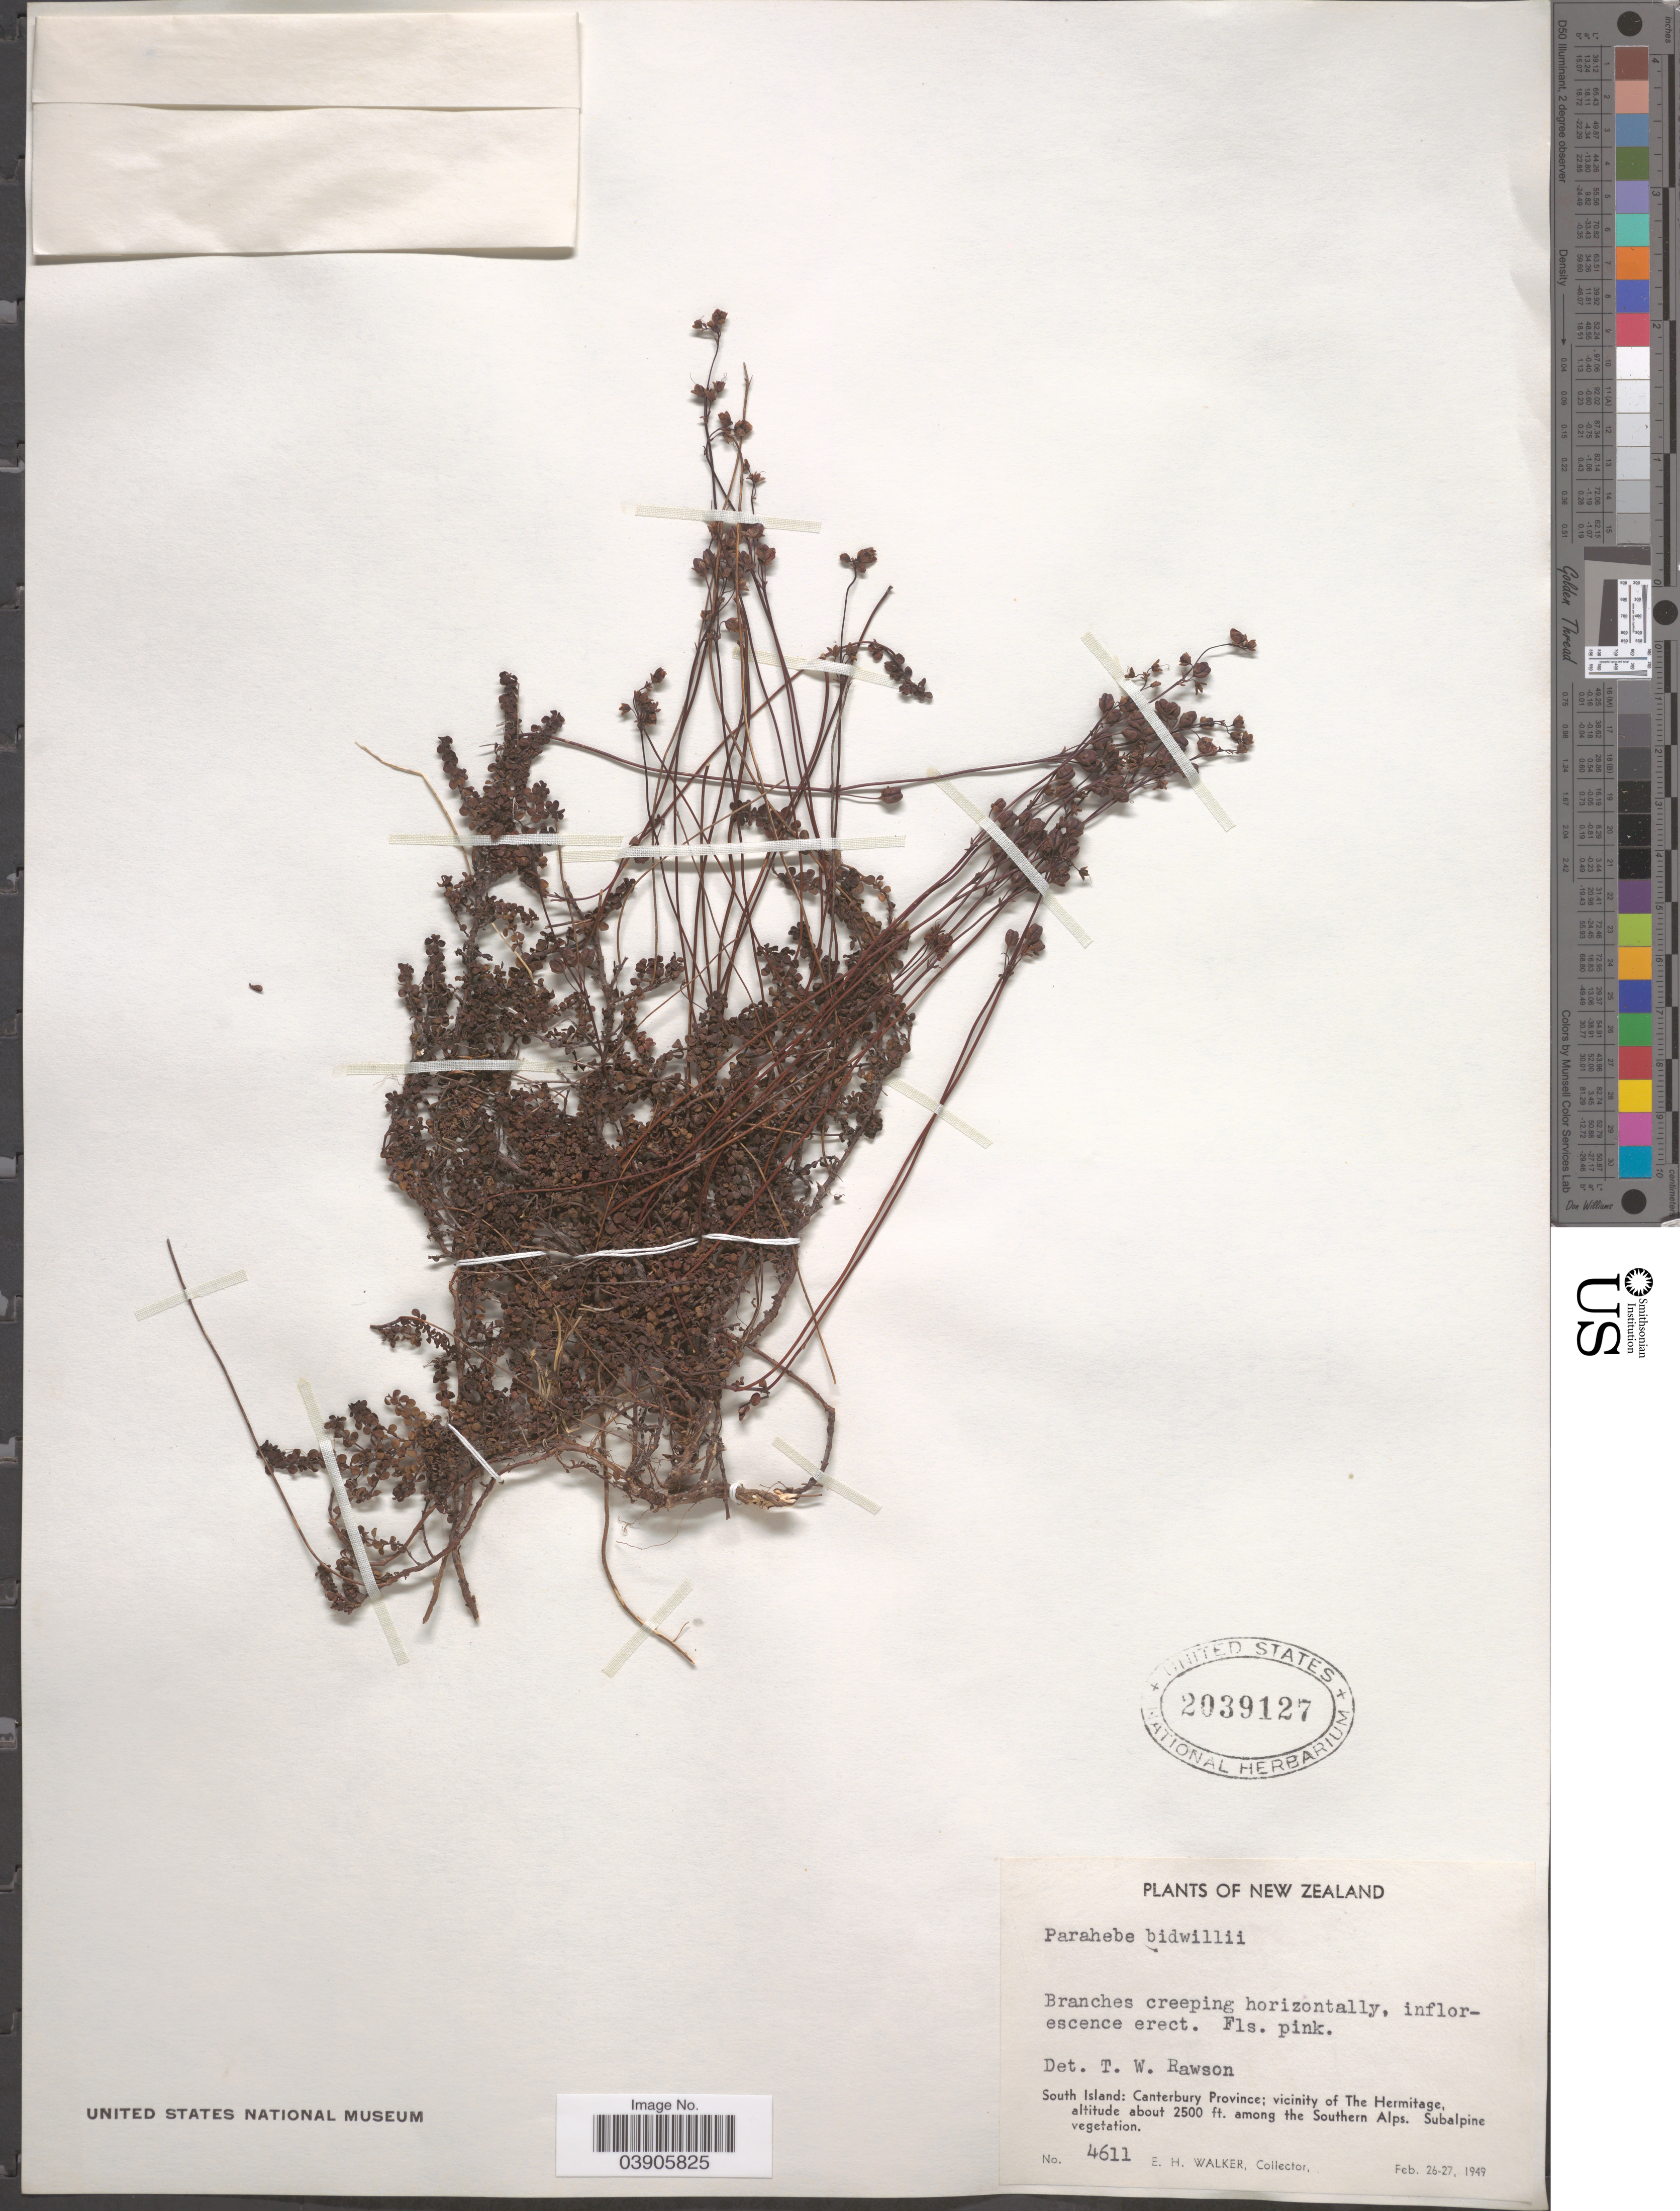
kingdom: Plantae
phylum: Tracheophyta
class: Magnoliopsida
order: Lamiales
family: Plantaginaceae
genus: Hebe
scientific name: Hebe bidwillii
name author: (Hook.) A. Wall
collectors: E. H. Walker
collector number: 4611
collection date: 1949-02-26/1949-02-27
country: New Zealand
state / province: Canterbury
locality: South Island: vicinity of The Hermitage, among the Southern Alps.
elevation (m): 762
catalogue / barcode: US 2039127